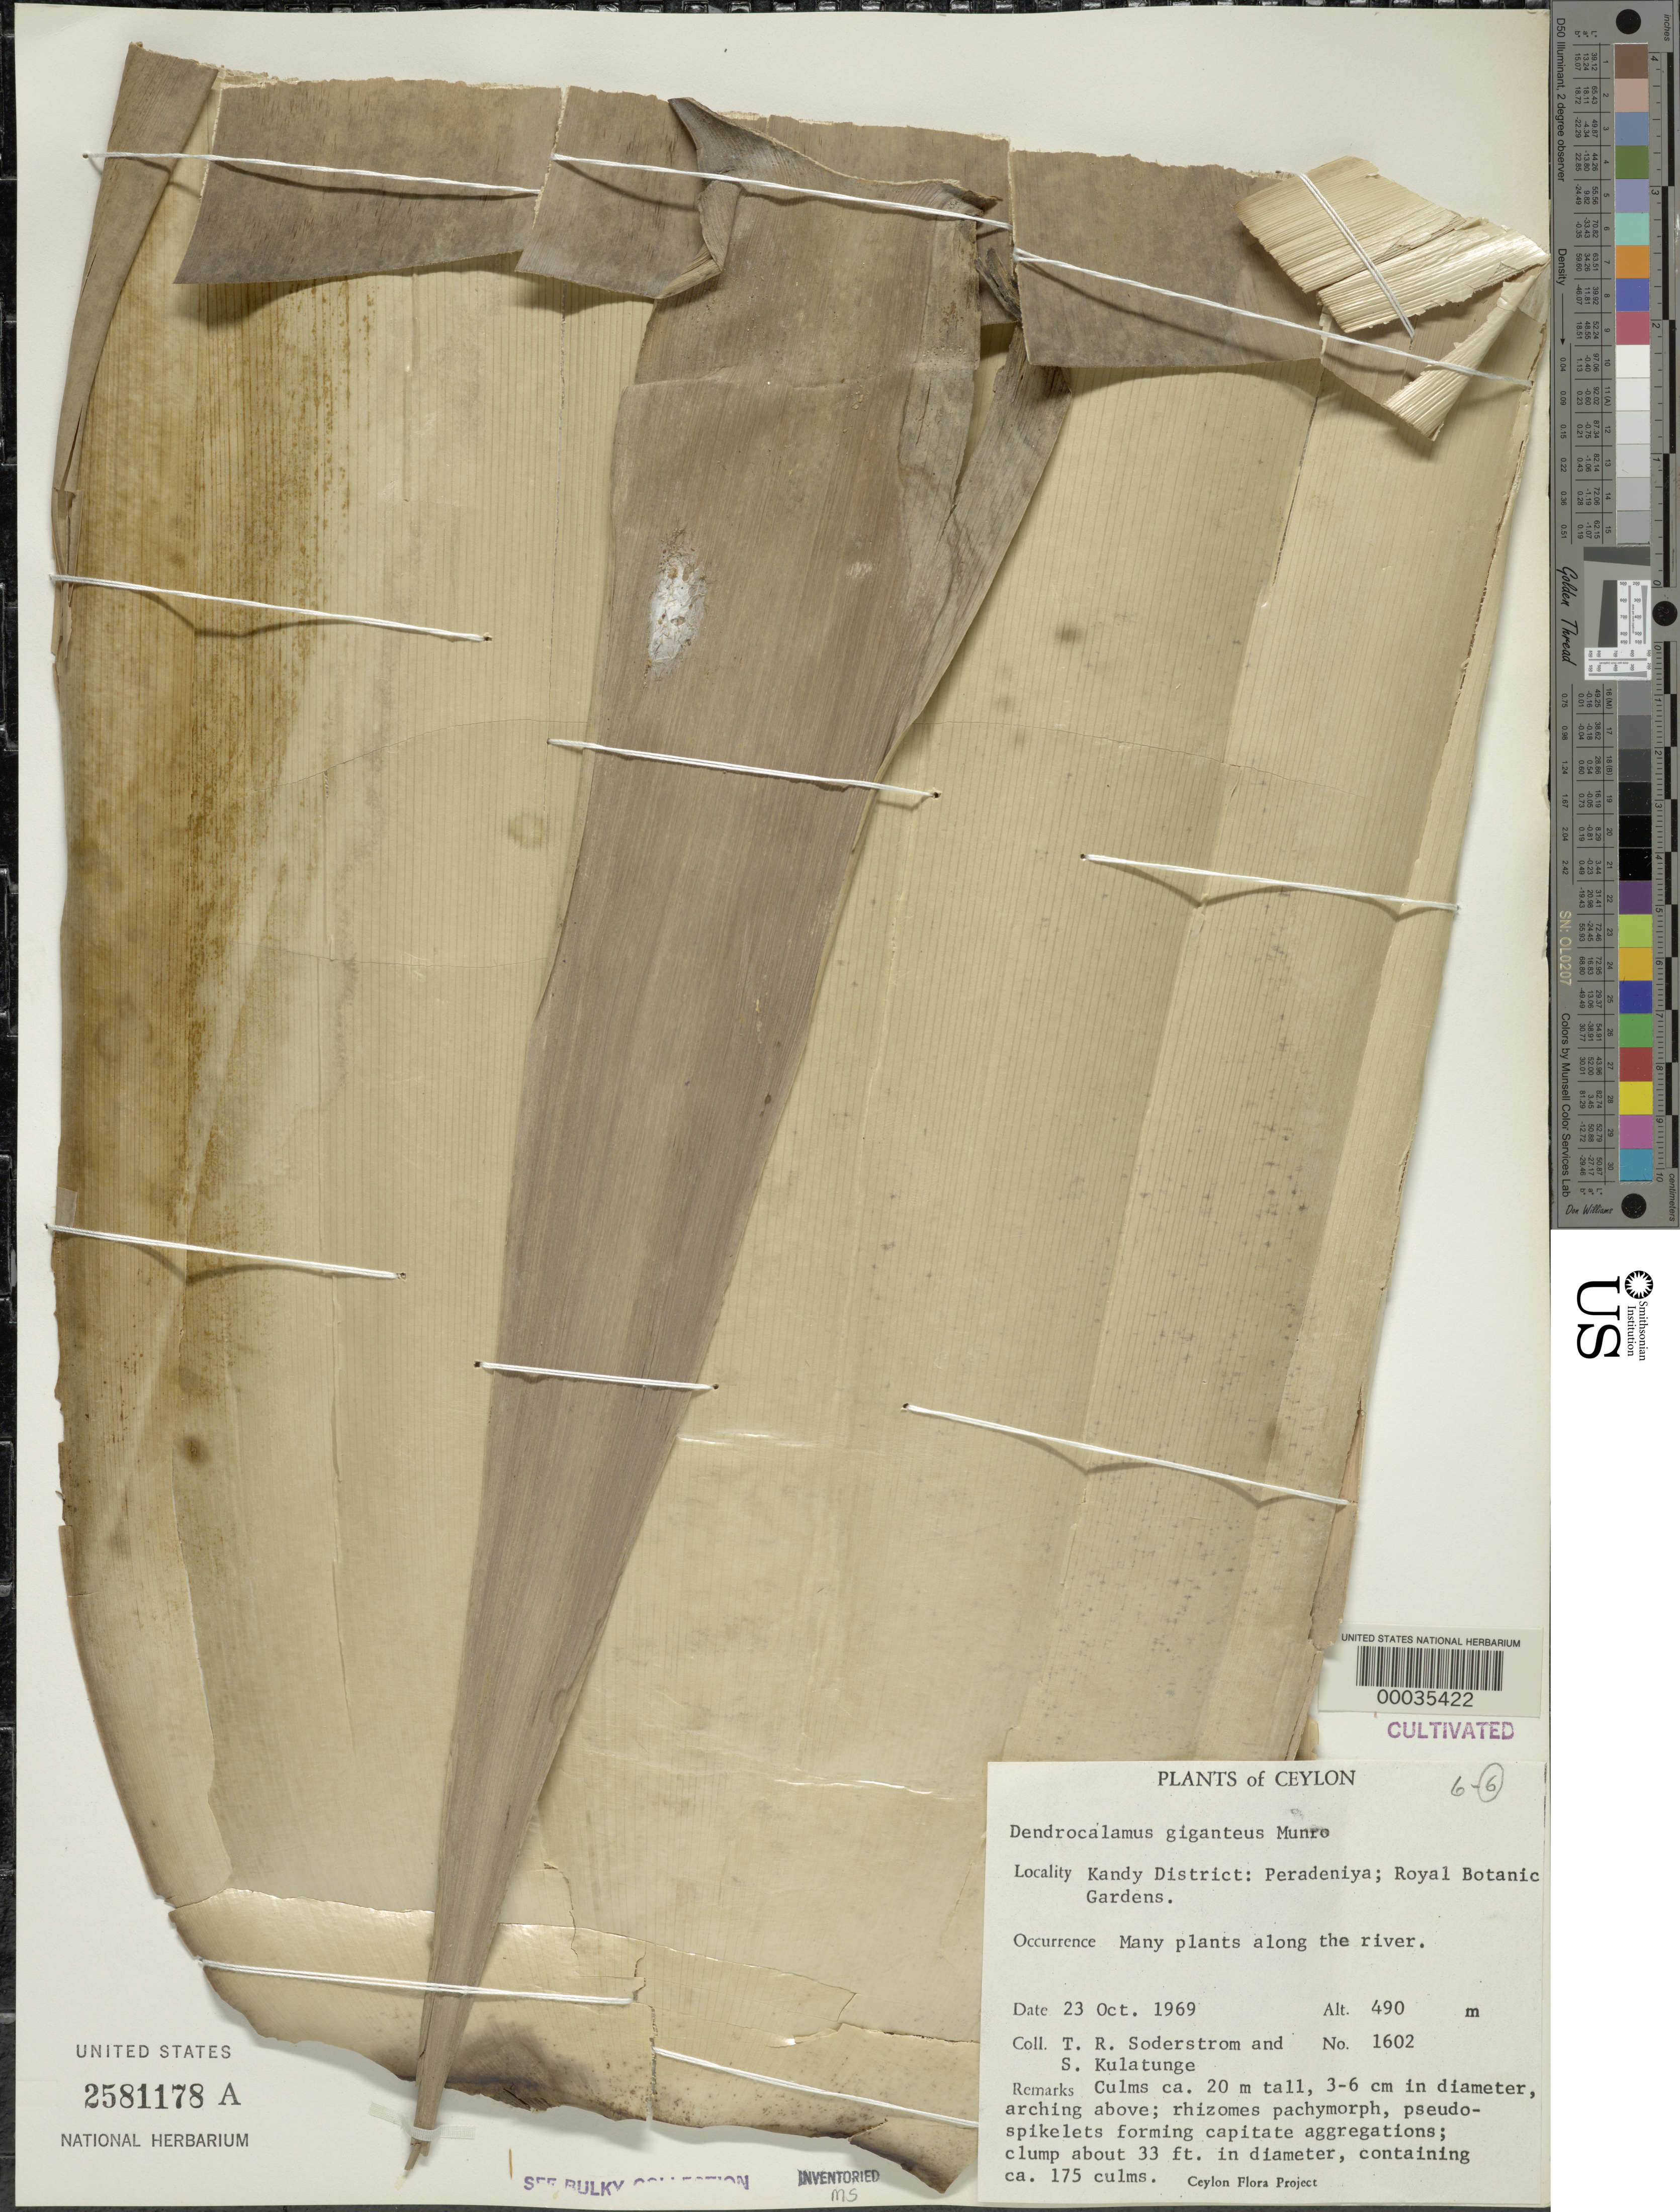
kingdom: Plantae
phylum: Tracheophyta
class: Liliopsida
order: Poales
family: Poaceae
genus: Dendrocalamus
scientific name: Dendrocalamus giganteus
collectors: T. R. Soderstrom & S. Kulatunge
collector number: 1602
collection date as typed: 23 Oct 1969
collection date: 1969-10-23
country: Sri Lanka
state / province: Central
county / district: Kandy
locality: Royal botanic gardens-peradenya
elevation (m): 490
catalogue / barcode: US 2581178A